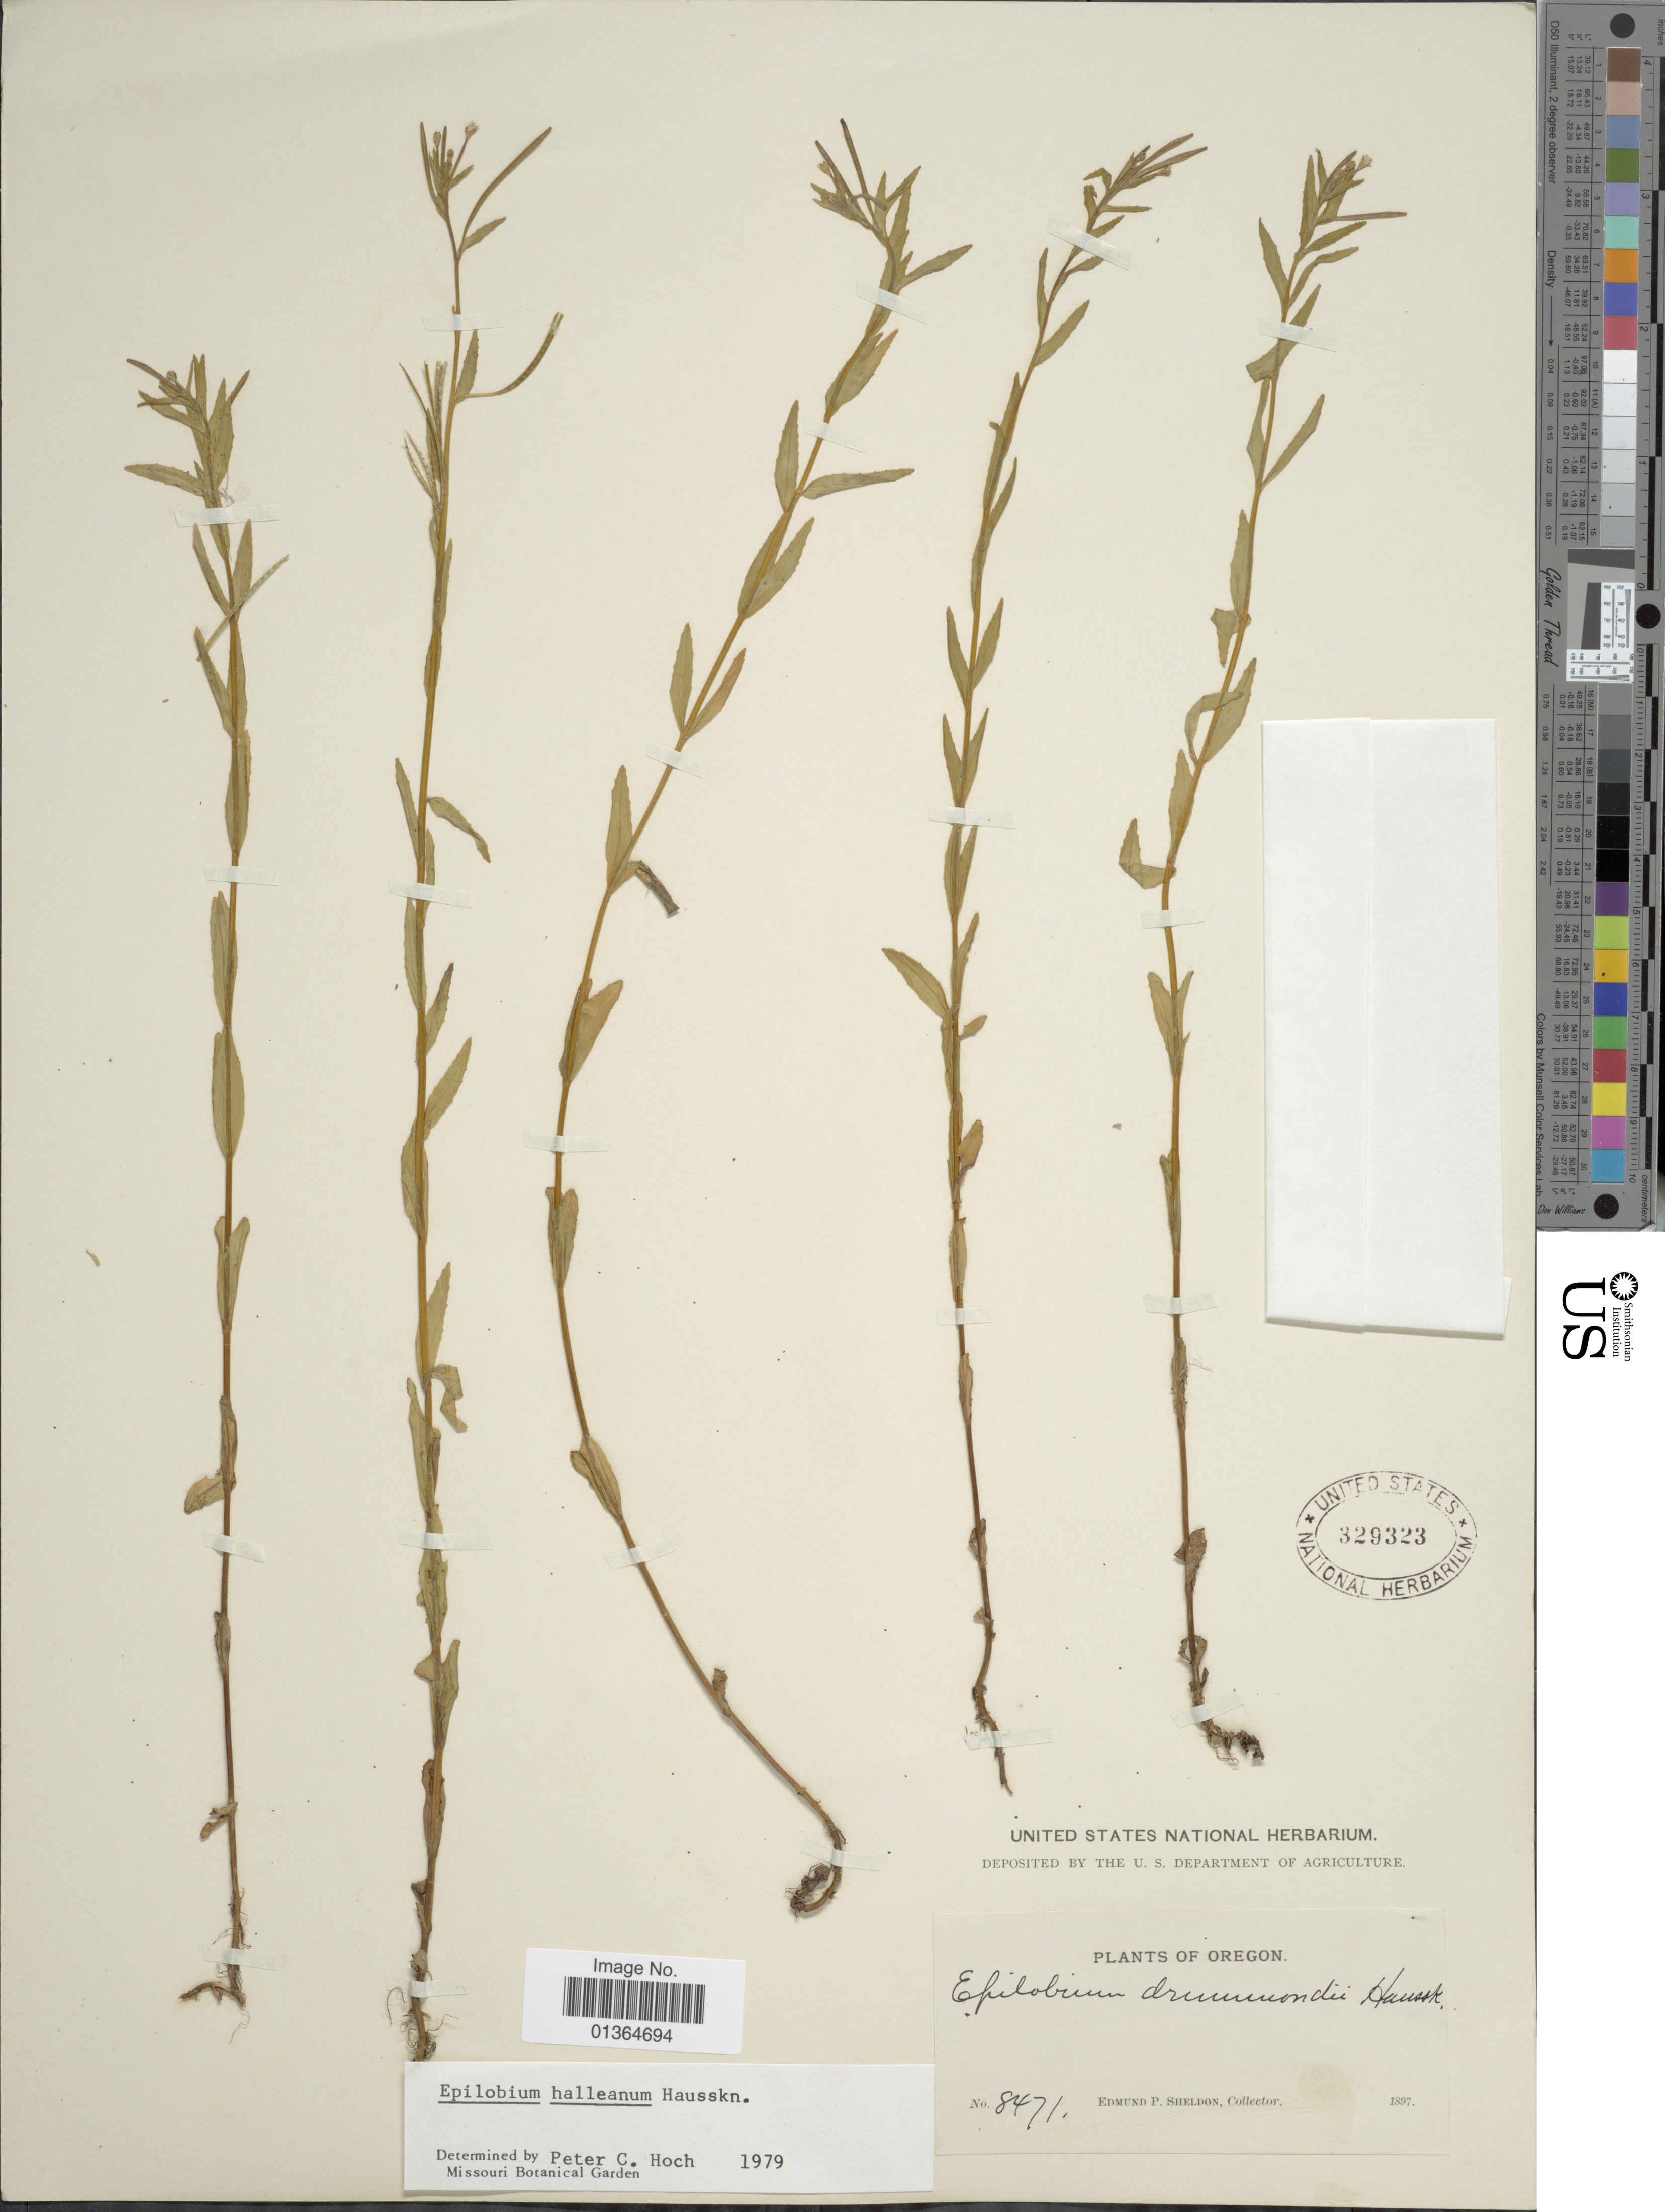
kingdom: Plantae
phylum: Tracheophyta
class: Magnoliopsida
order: Myrtales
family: Onagraceae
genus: Epilobium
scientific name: Epilobium hallianum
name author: Hausskn.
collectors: E. P. Sheldon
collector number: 8471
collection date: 1897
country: United States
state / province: Oregon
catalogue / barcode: US 329323